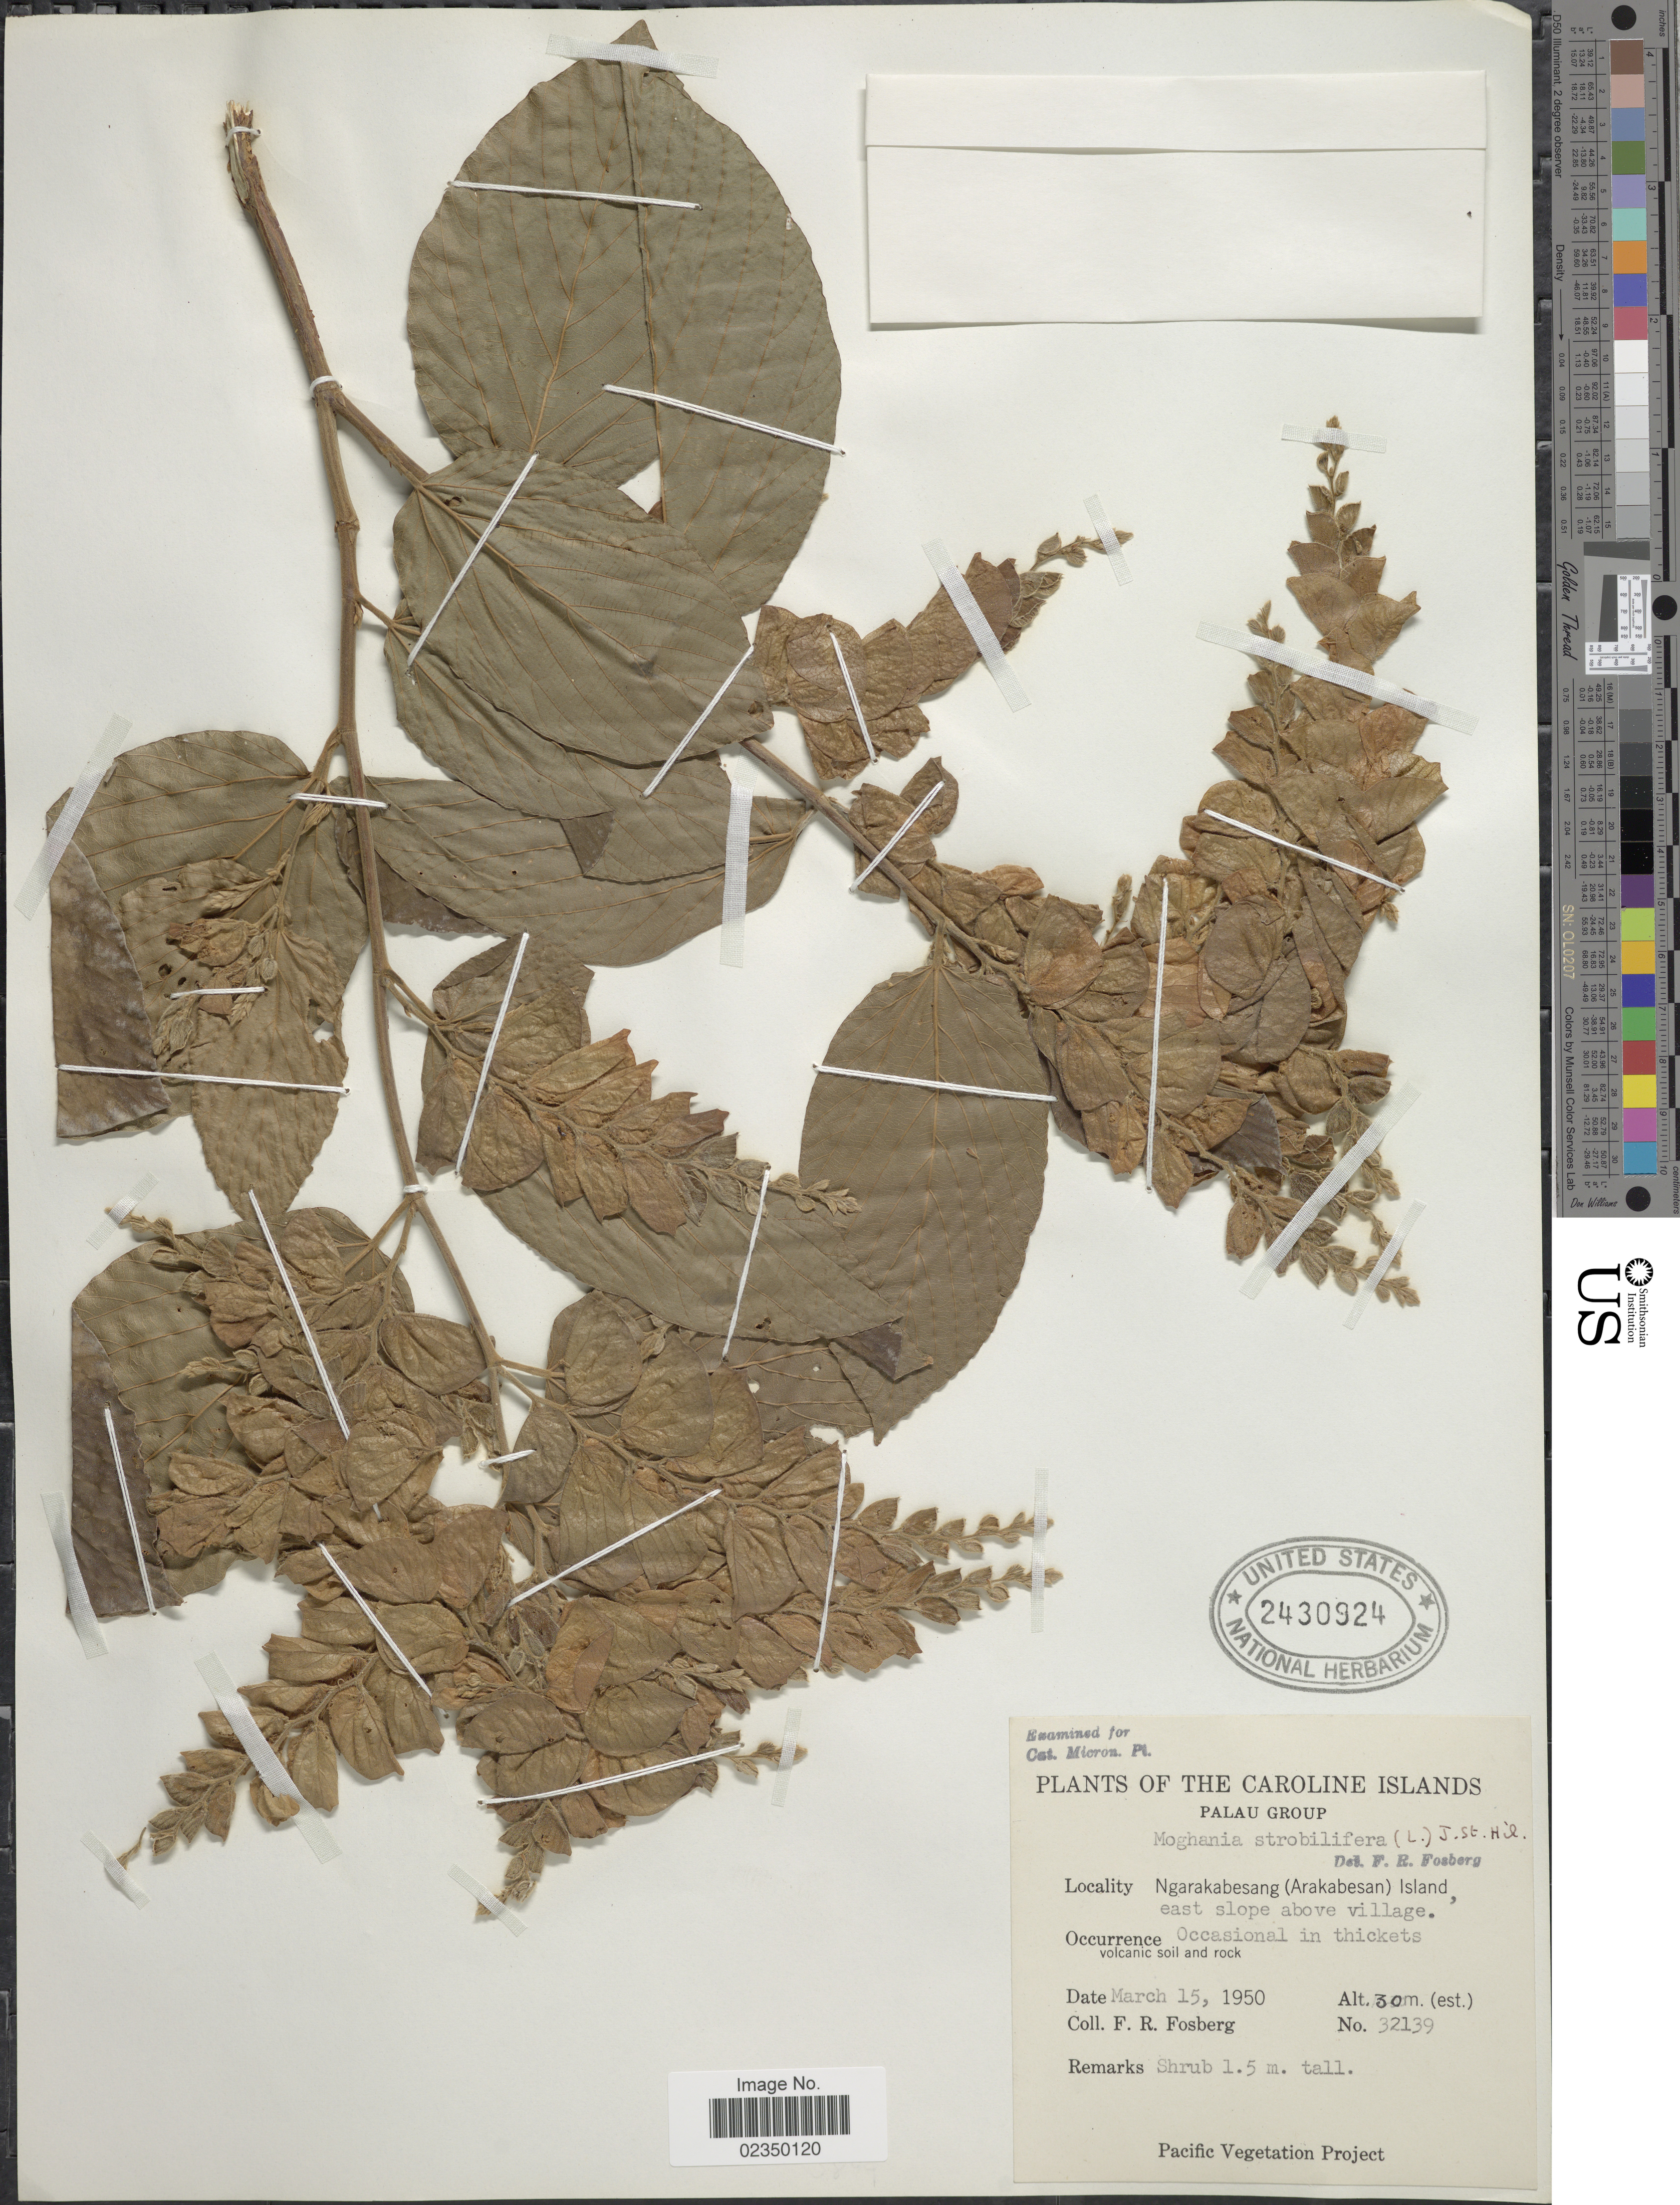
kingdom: Plantae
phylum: Tracheophyta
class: Magnoliopsida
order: Fabales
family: Fabaceae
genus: Flemingia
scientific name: Flemingia strobilifera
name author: (L.) W.T. Aiton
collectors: F. R. Fosberg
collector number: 32139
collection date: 1950-03-15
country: Palau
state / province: Koror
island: Ngerekebesang [Arakabesan]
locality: Caroline Islands, Palau Group. Ngarakabesang (Arakabesan) Island east slope above village, Occasional in thickets.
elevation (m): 30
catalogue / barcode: US 2430924